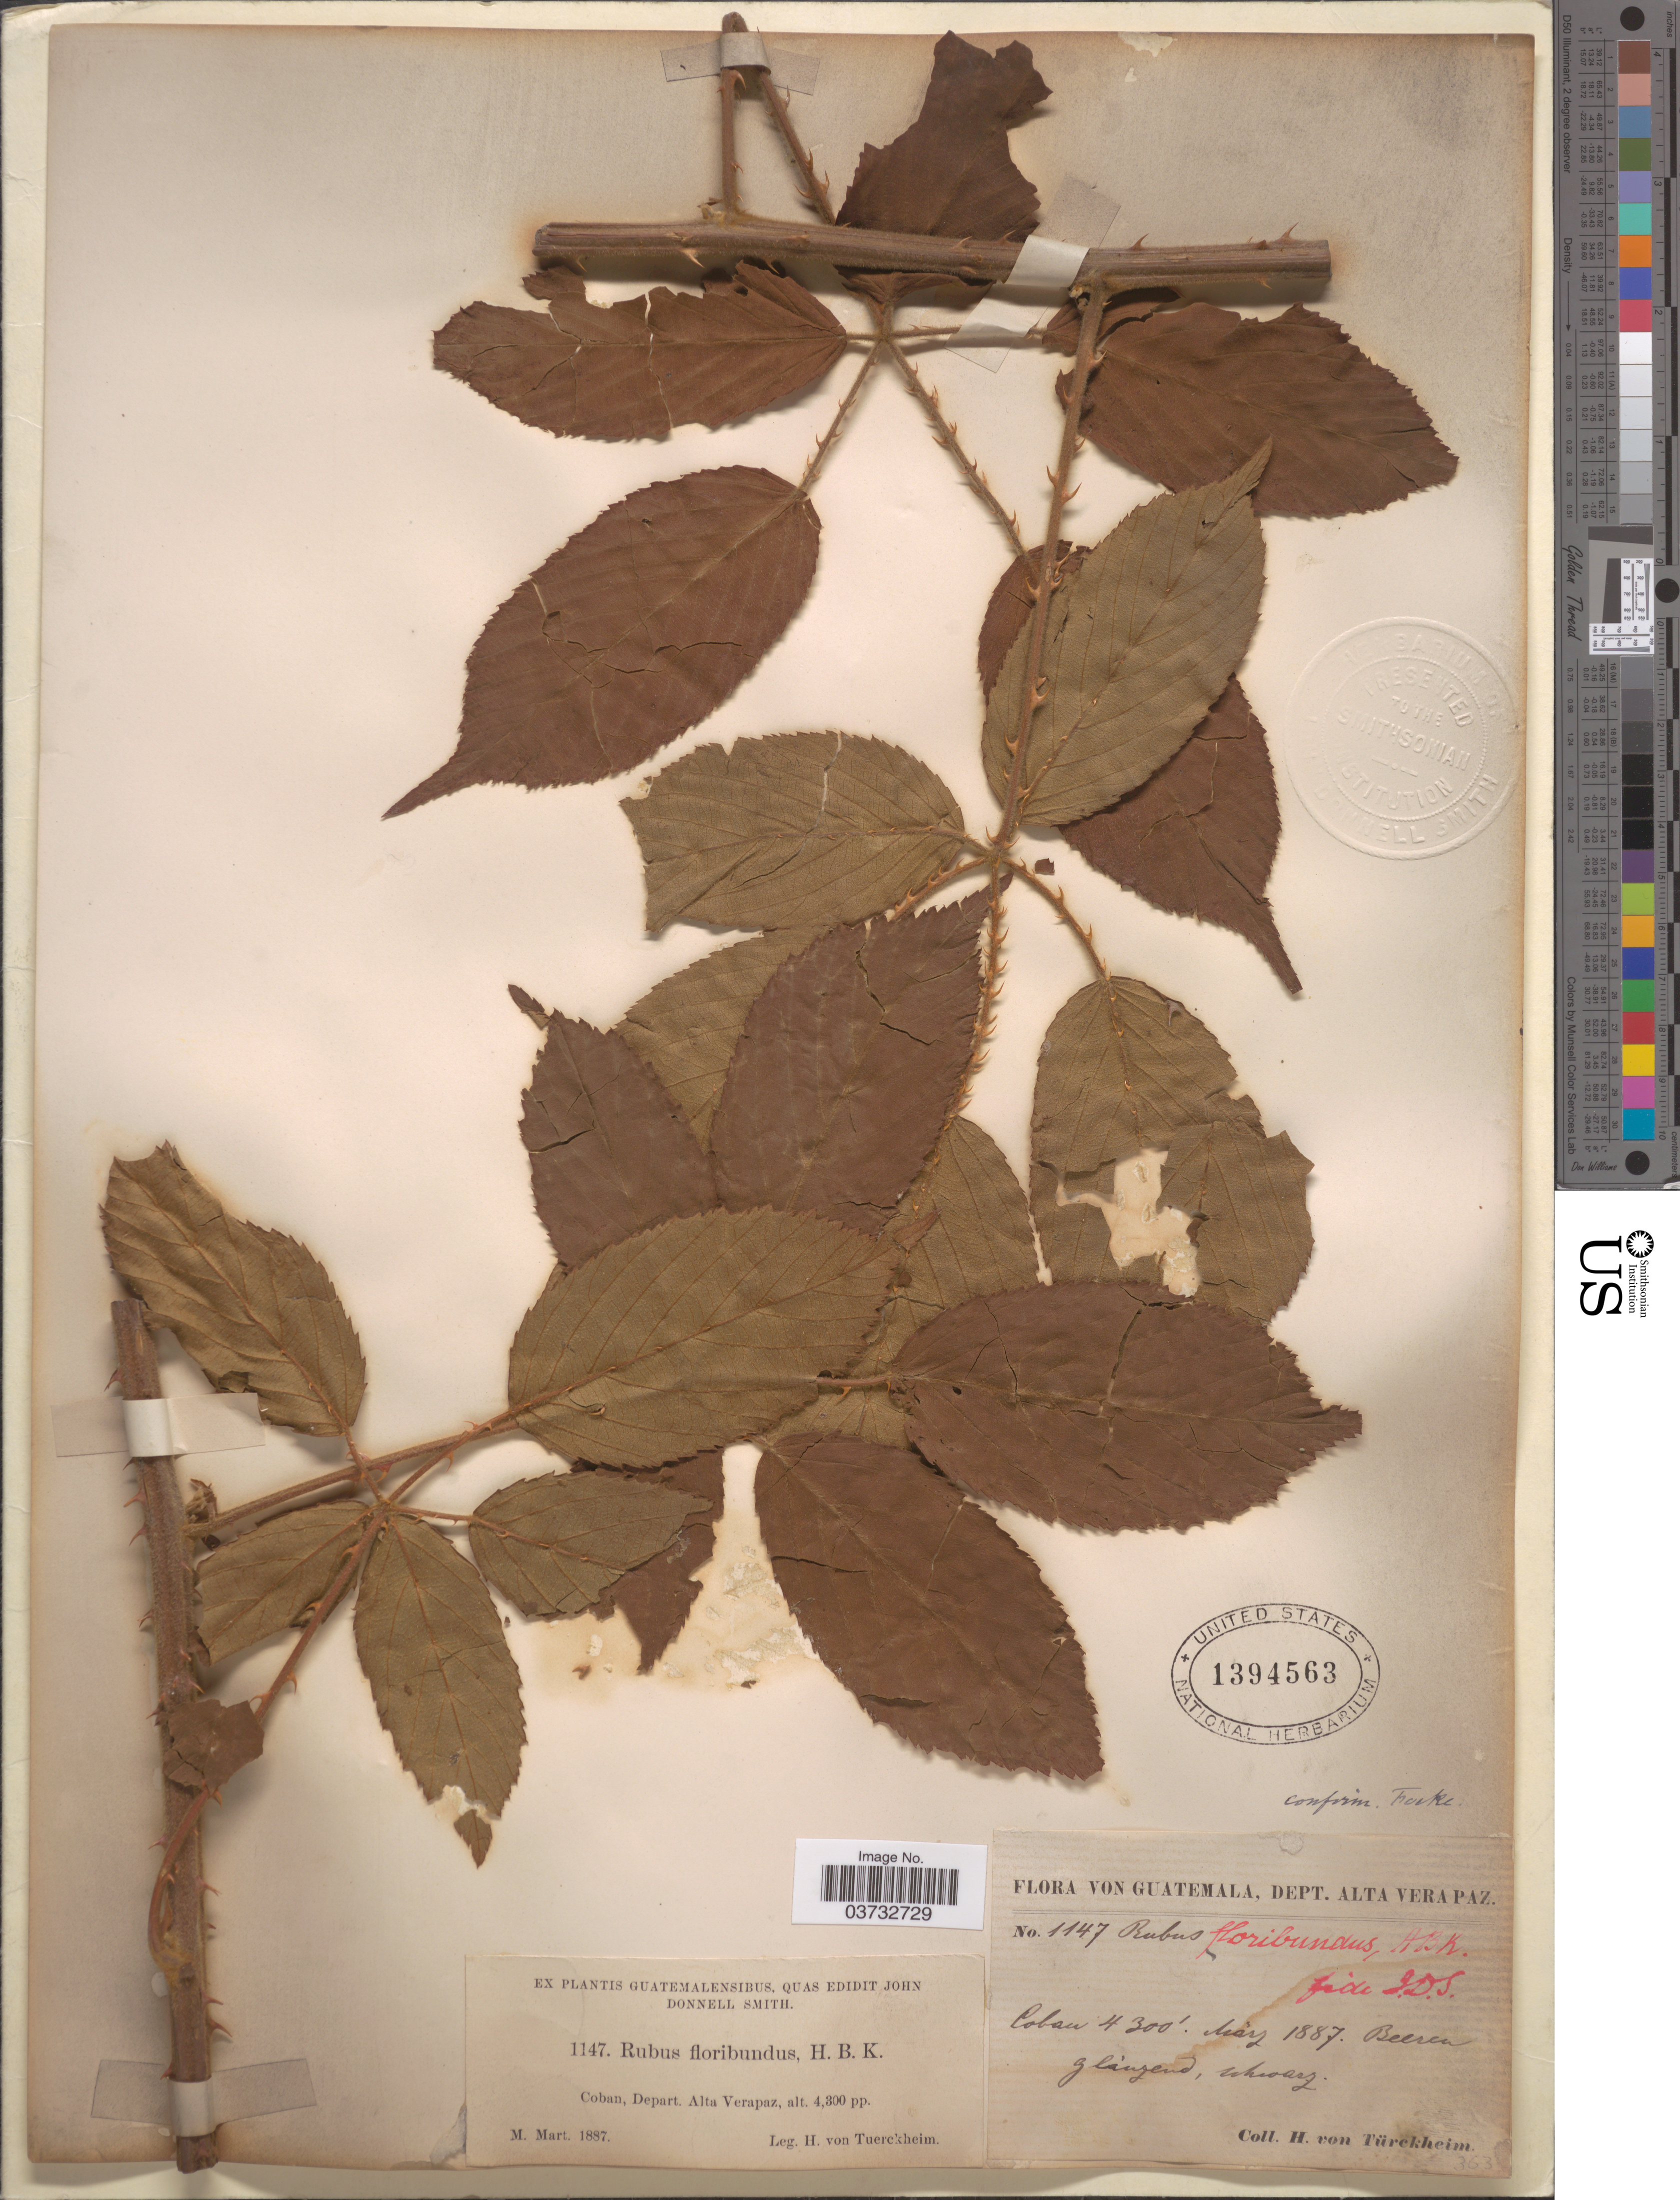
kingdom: Plantae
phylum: Tracheophyta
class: Magnoliopsida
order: Rosales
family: Rosaceae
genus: Rubus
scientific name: Rubus abundus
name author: Rydb.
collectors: H. von Türckheim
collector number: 1147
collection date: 1887-03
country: Guatemala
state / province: Alta Verapaz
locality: Coban, Depart. Alta Verapaz.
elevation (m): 1311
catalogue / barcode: US 1394563